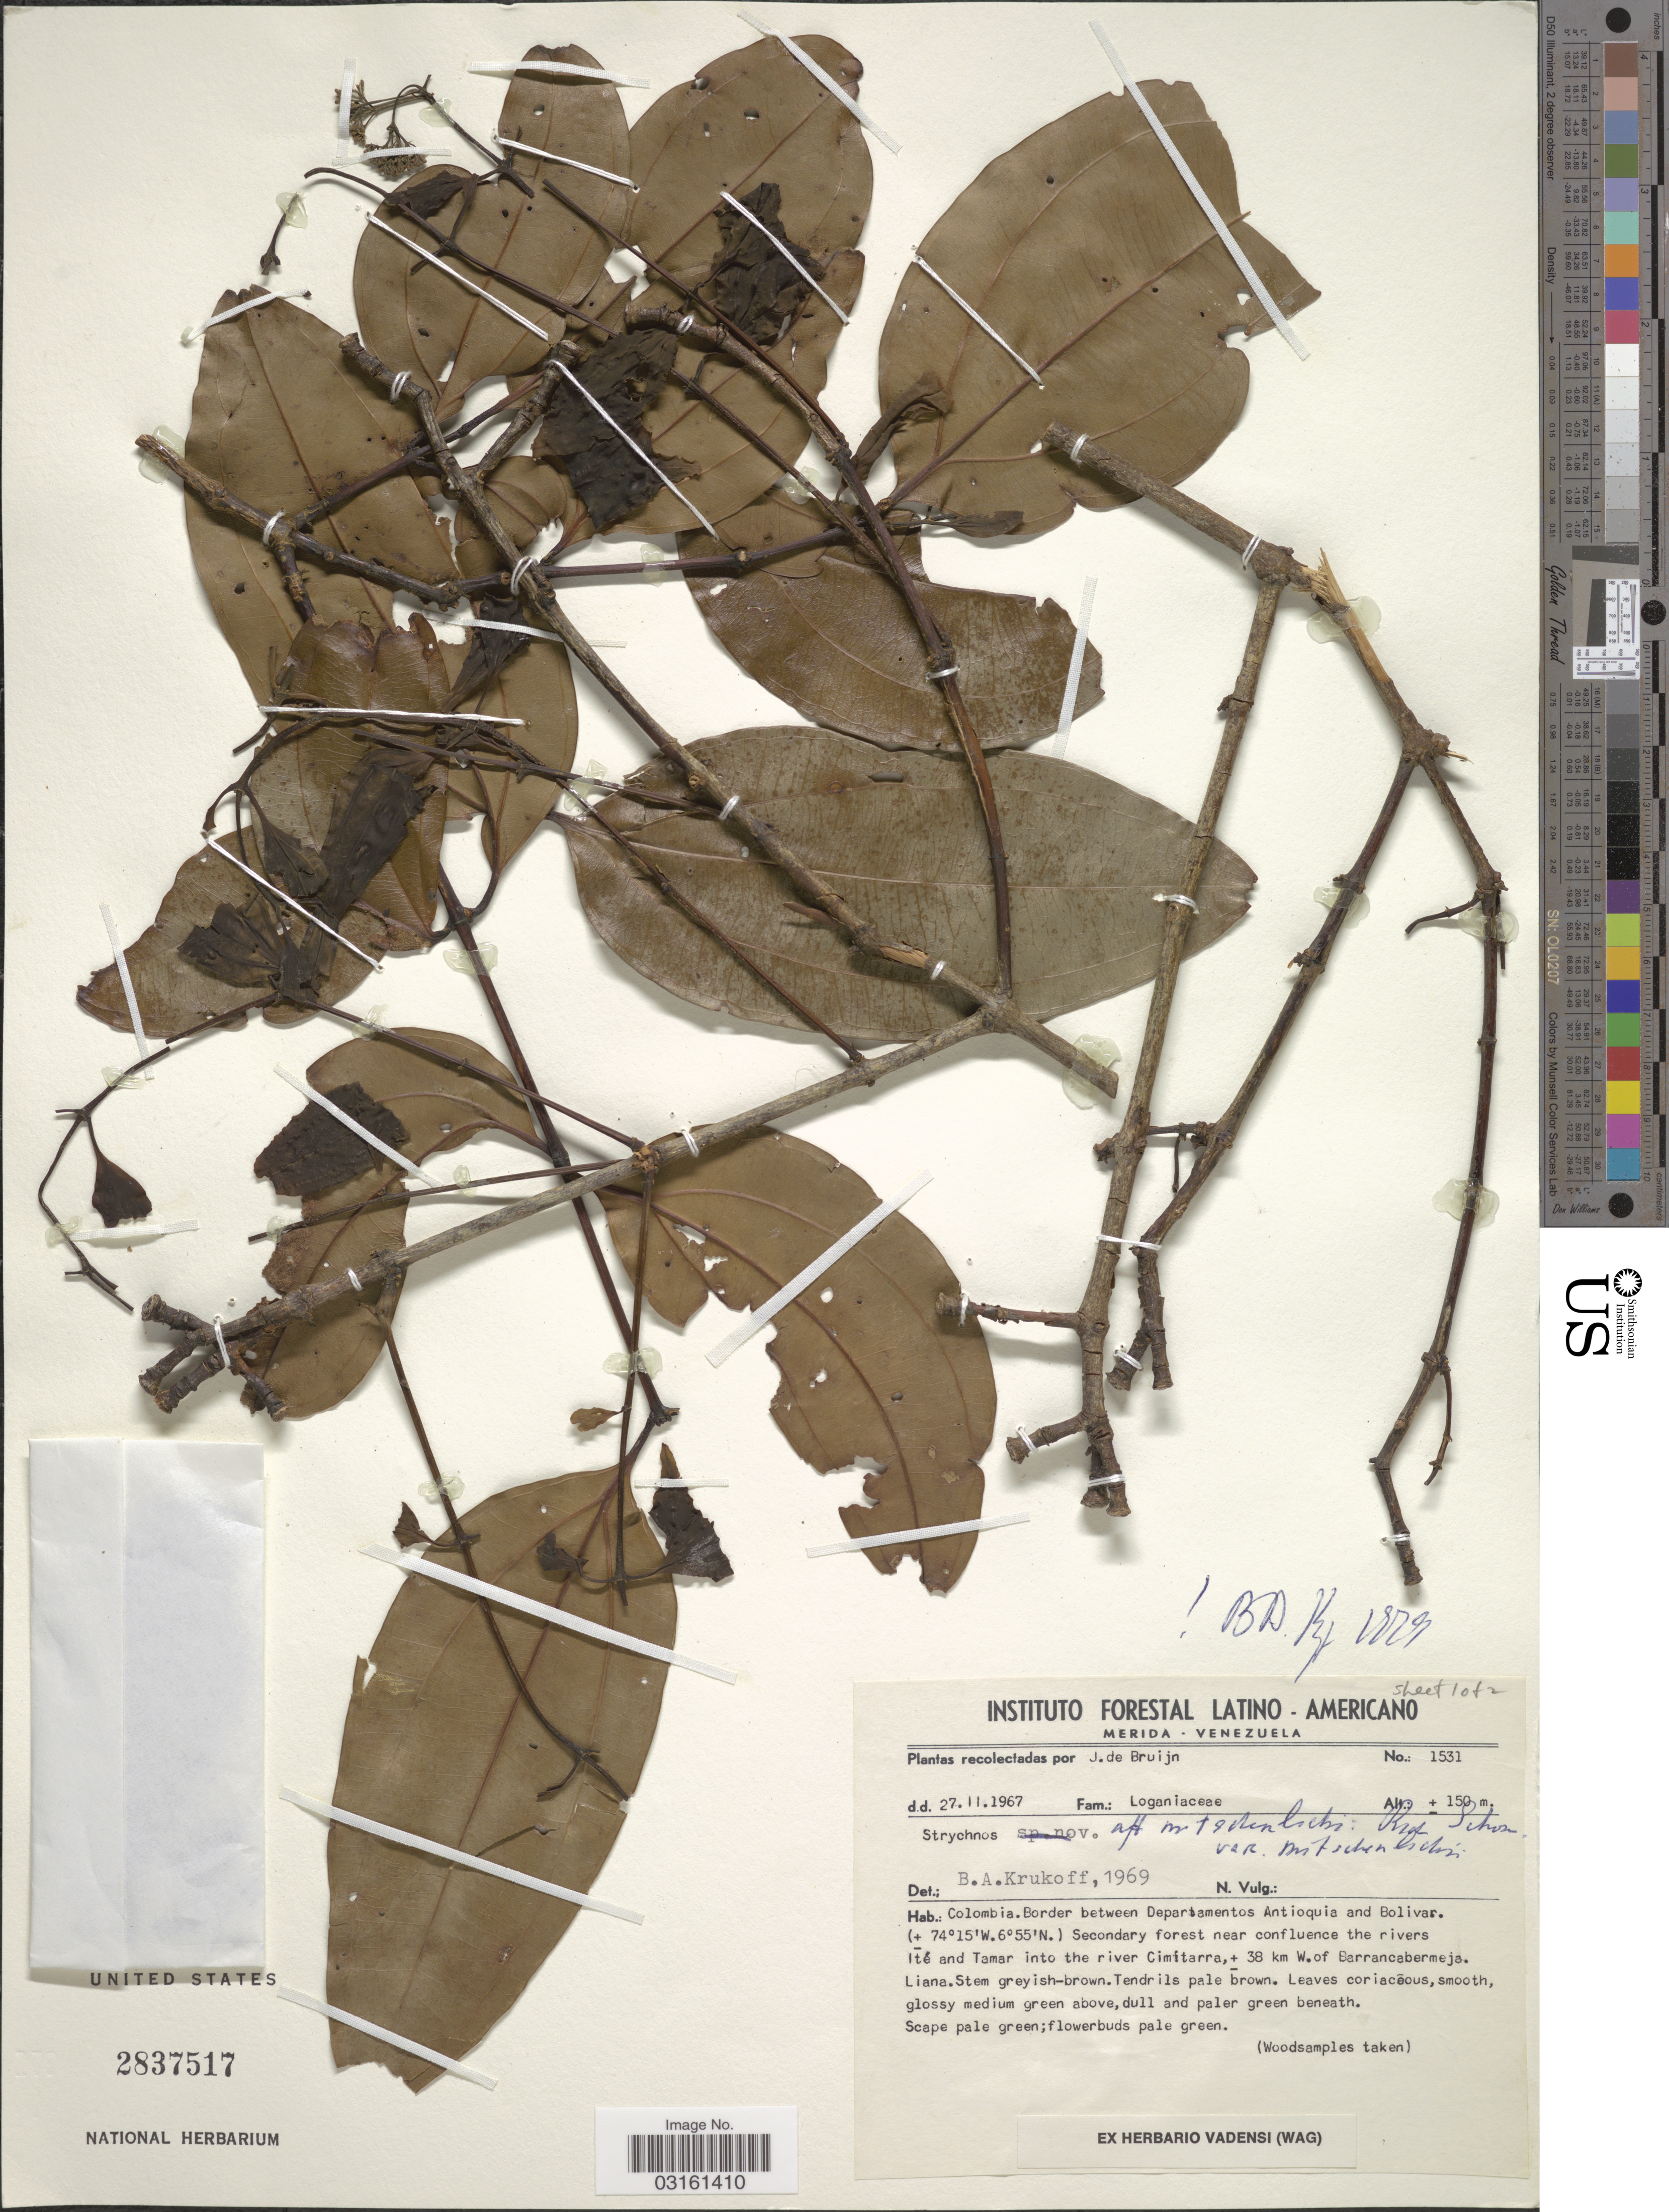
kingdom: Plantae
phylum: Tracheophyta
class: Magnoliopsida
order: Gentianales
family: Loganiaceae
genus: Strychnos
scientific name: Strychnos mitscherlichii var. mitscherlichii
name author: M.R. Schomb.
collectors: J. Bruijn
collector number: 1531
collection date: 1967-11-27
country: Colombia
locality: Border between Departamento Antioquia and Bolivar, Secondary forest near confluence the rivers Ité and Tamar into the river Cimitarra, ± 38 km W. of Barrancabermeja.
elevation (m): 150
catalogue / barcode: US 2837517